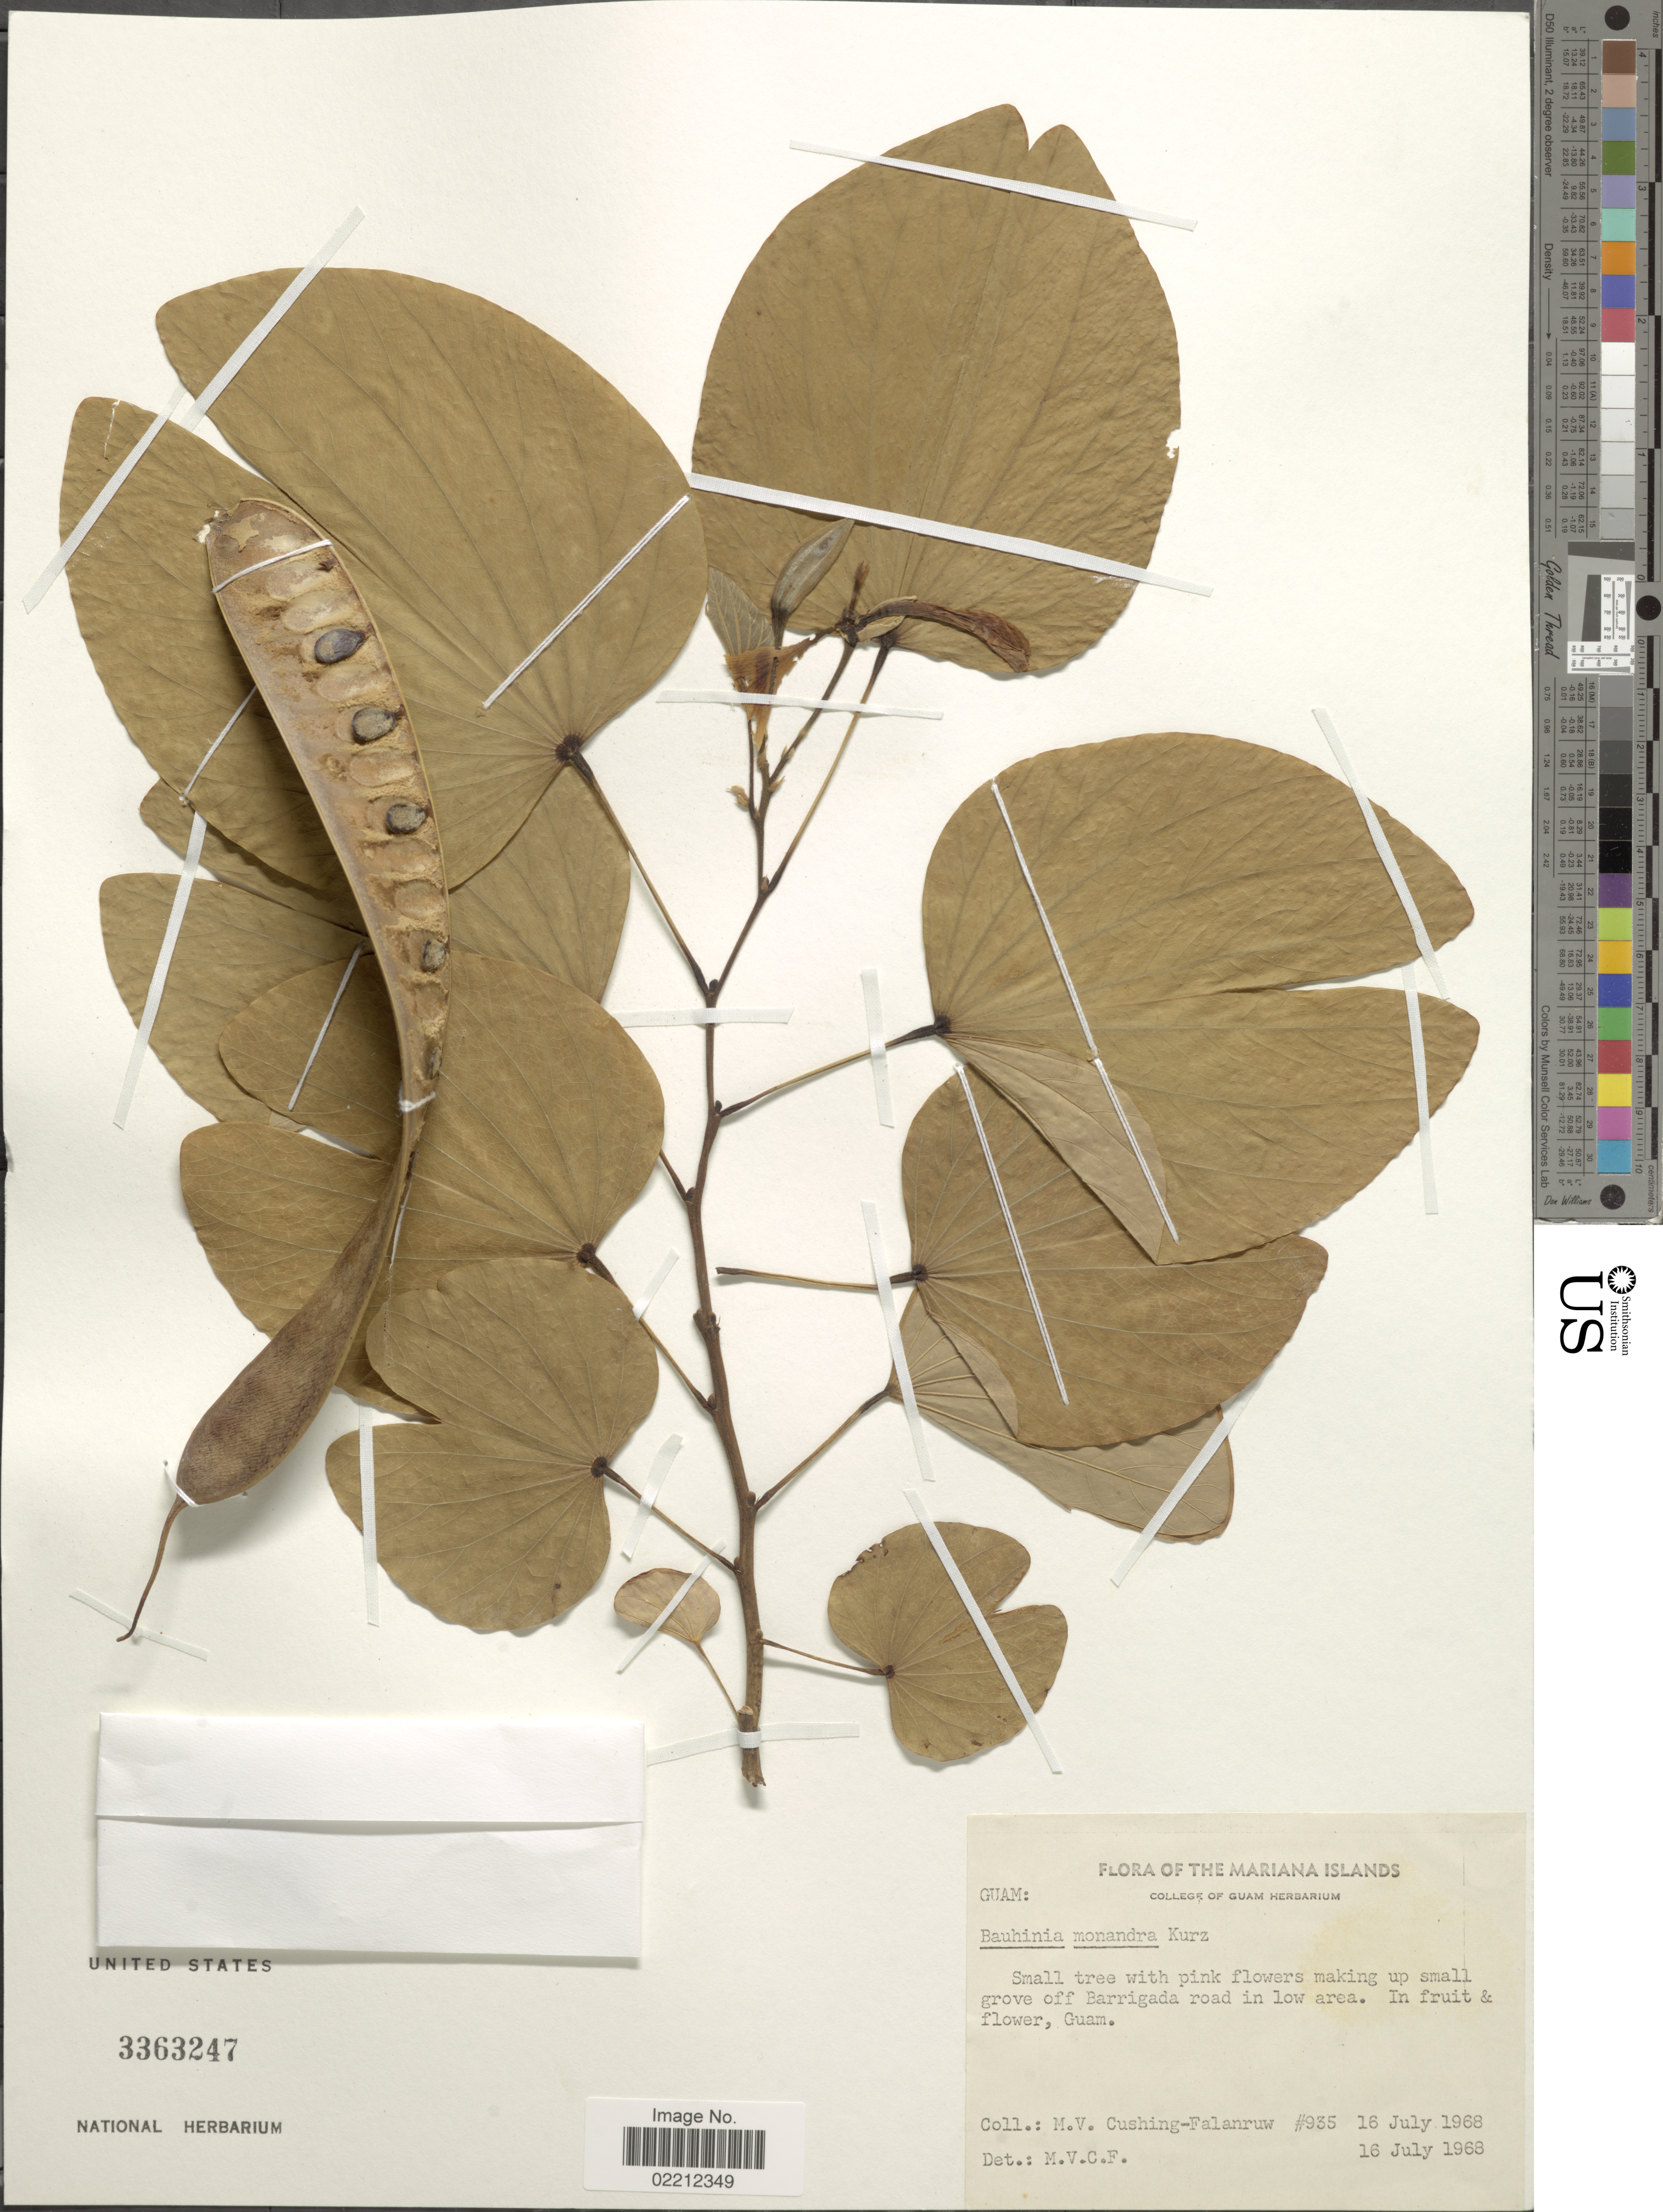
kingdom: Plantae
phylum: Tracheophyta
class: Magnoliopsida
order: Fabales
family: Fabaceae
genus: Bauhinia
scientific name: Bauhinia monandra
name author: Kurz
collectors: M. V. Falanruw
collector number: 935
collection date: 1968-07-16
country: Guam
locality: Mariana Islands. Small tree with Pink flowers making ip small grove off Barrigada road in low area.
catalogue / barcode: US 3363247